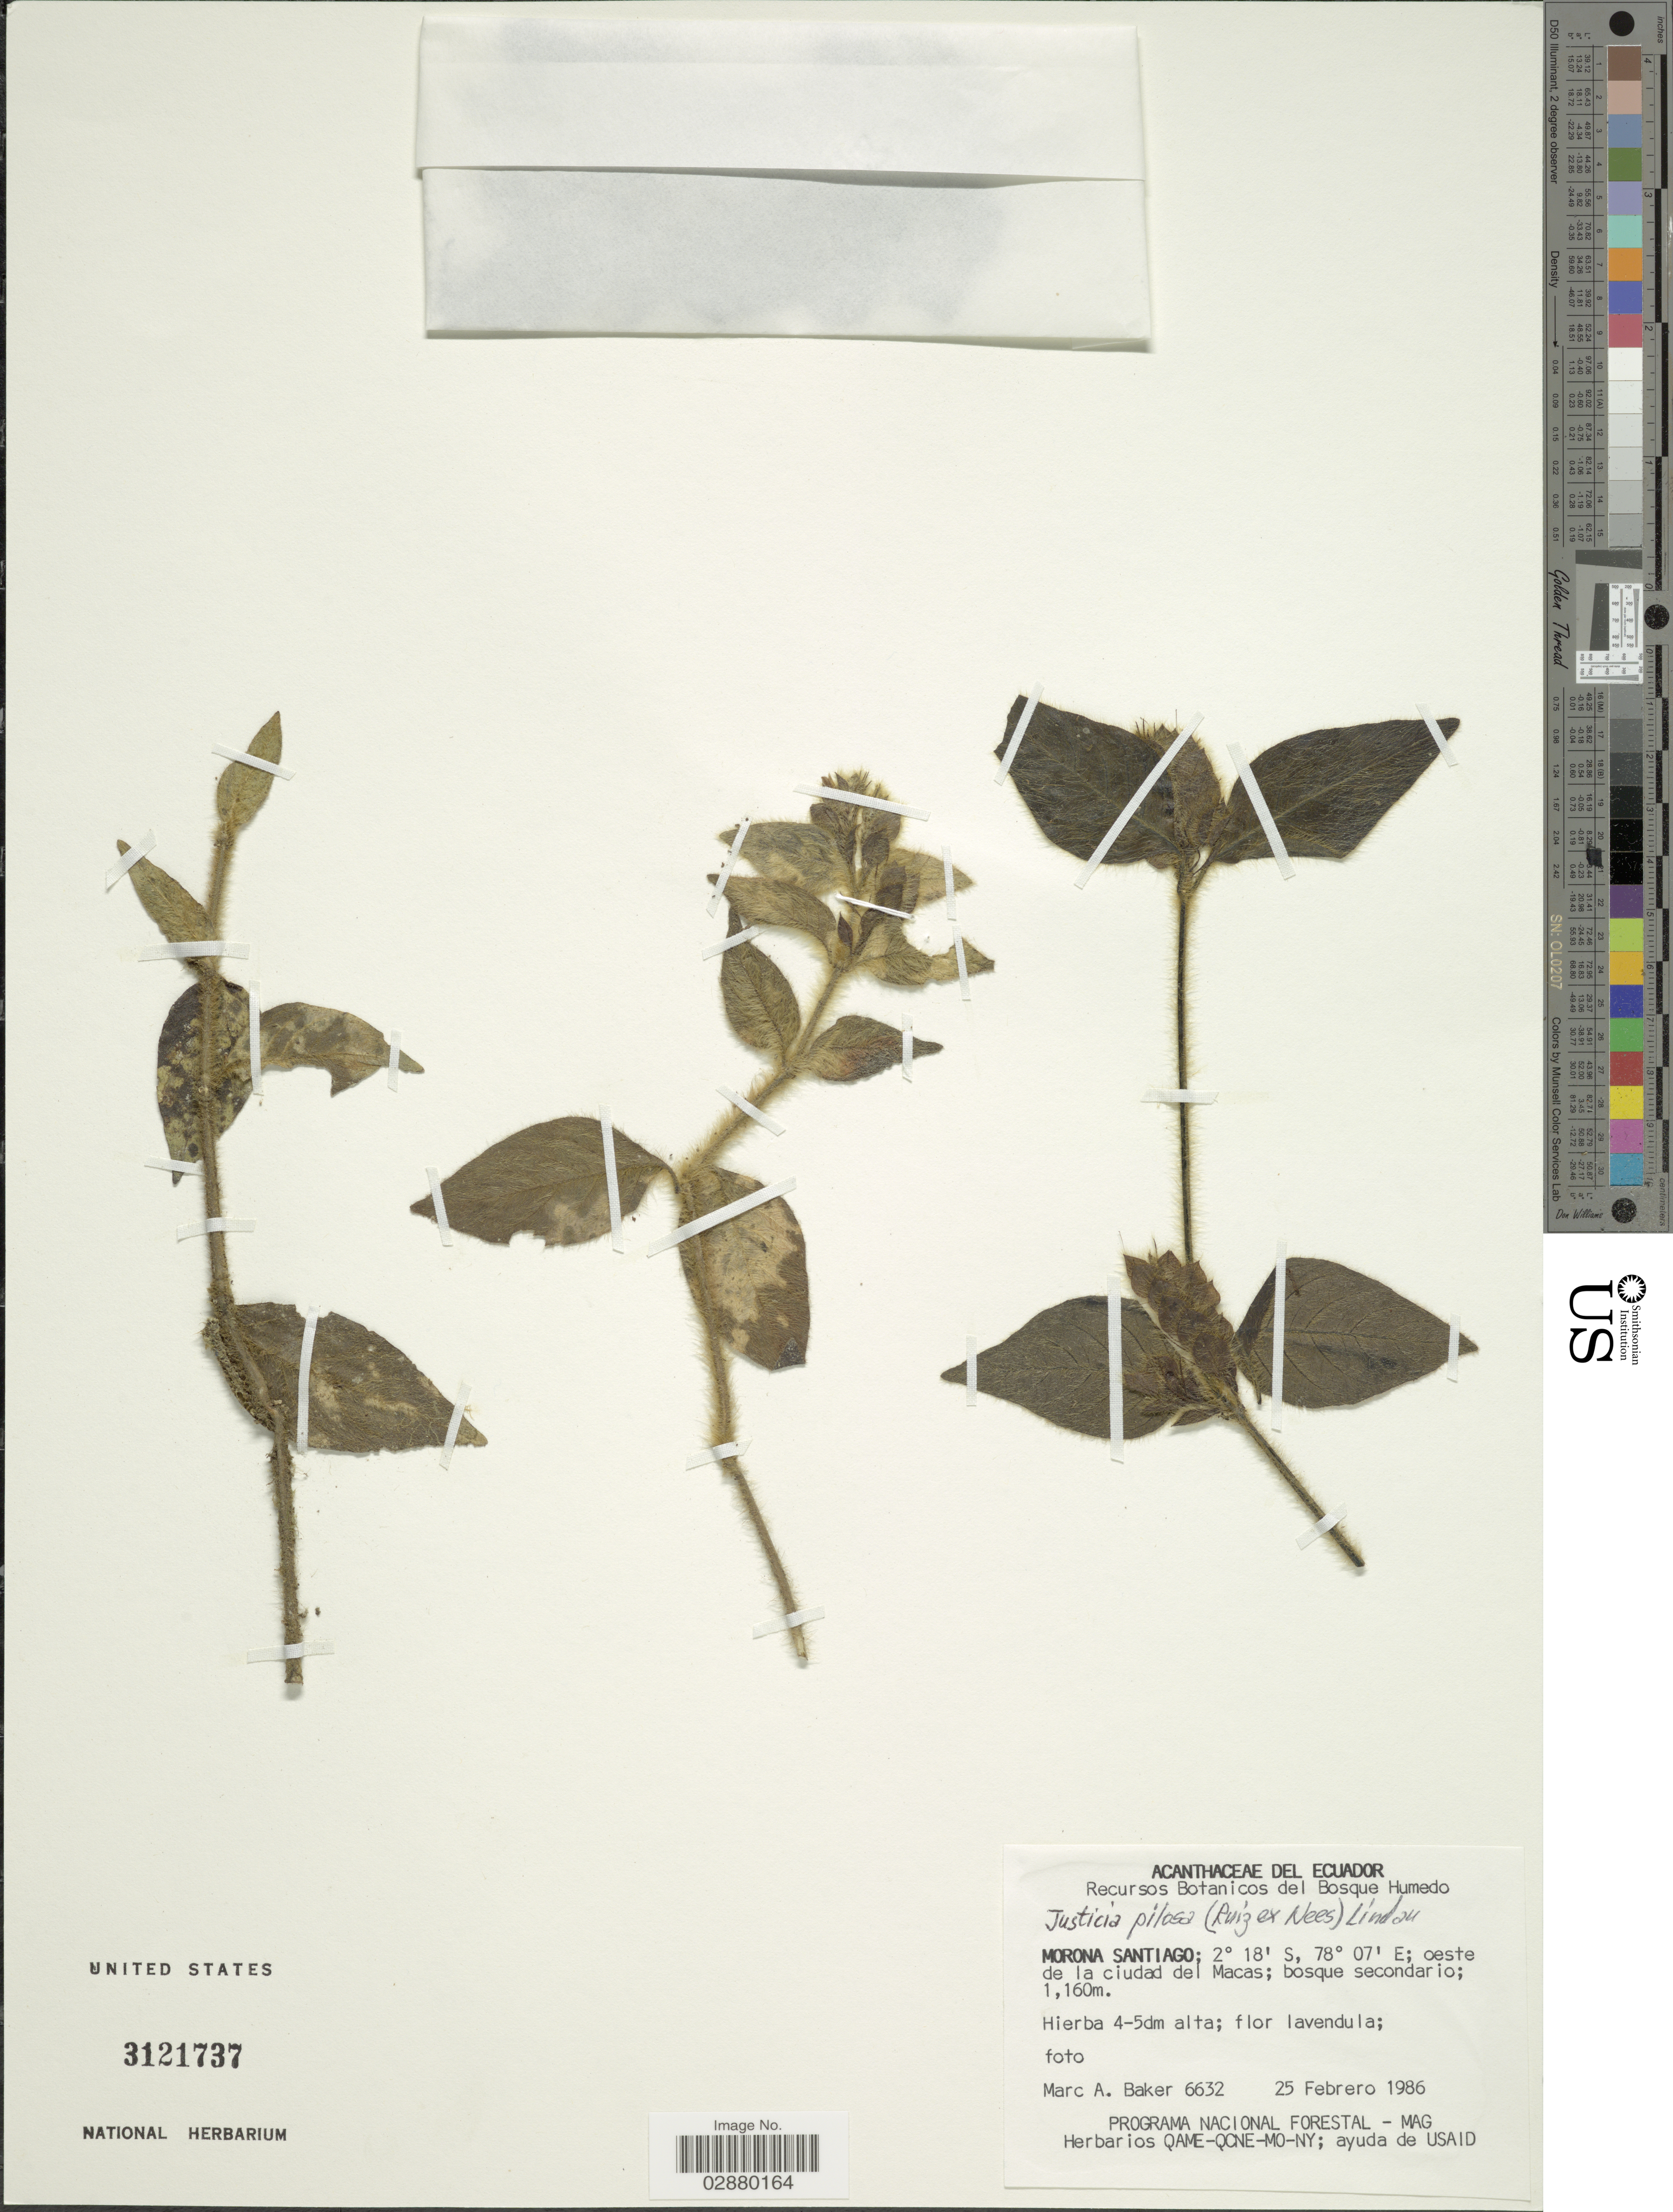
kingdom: Plantae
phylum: Tracheophyta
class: Magnoliopsida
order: Lamiales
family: Acanthaceae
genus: Justicia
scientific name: Justicia pilosa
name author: (Ruiz ex Nees) Lindau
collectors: M. A. Baker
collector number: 6632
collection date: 1986-02-25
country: Ecuador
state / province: Morona-Santiago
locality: Oeste de la ciudad del Macas.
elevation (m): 1160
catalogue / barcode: US 3121737